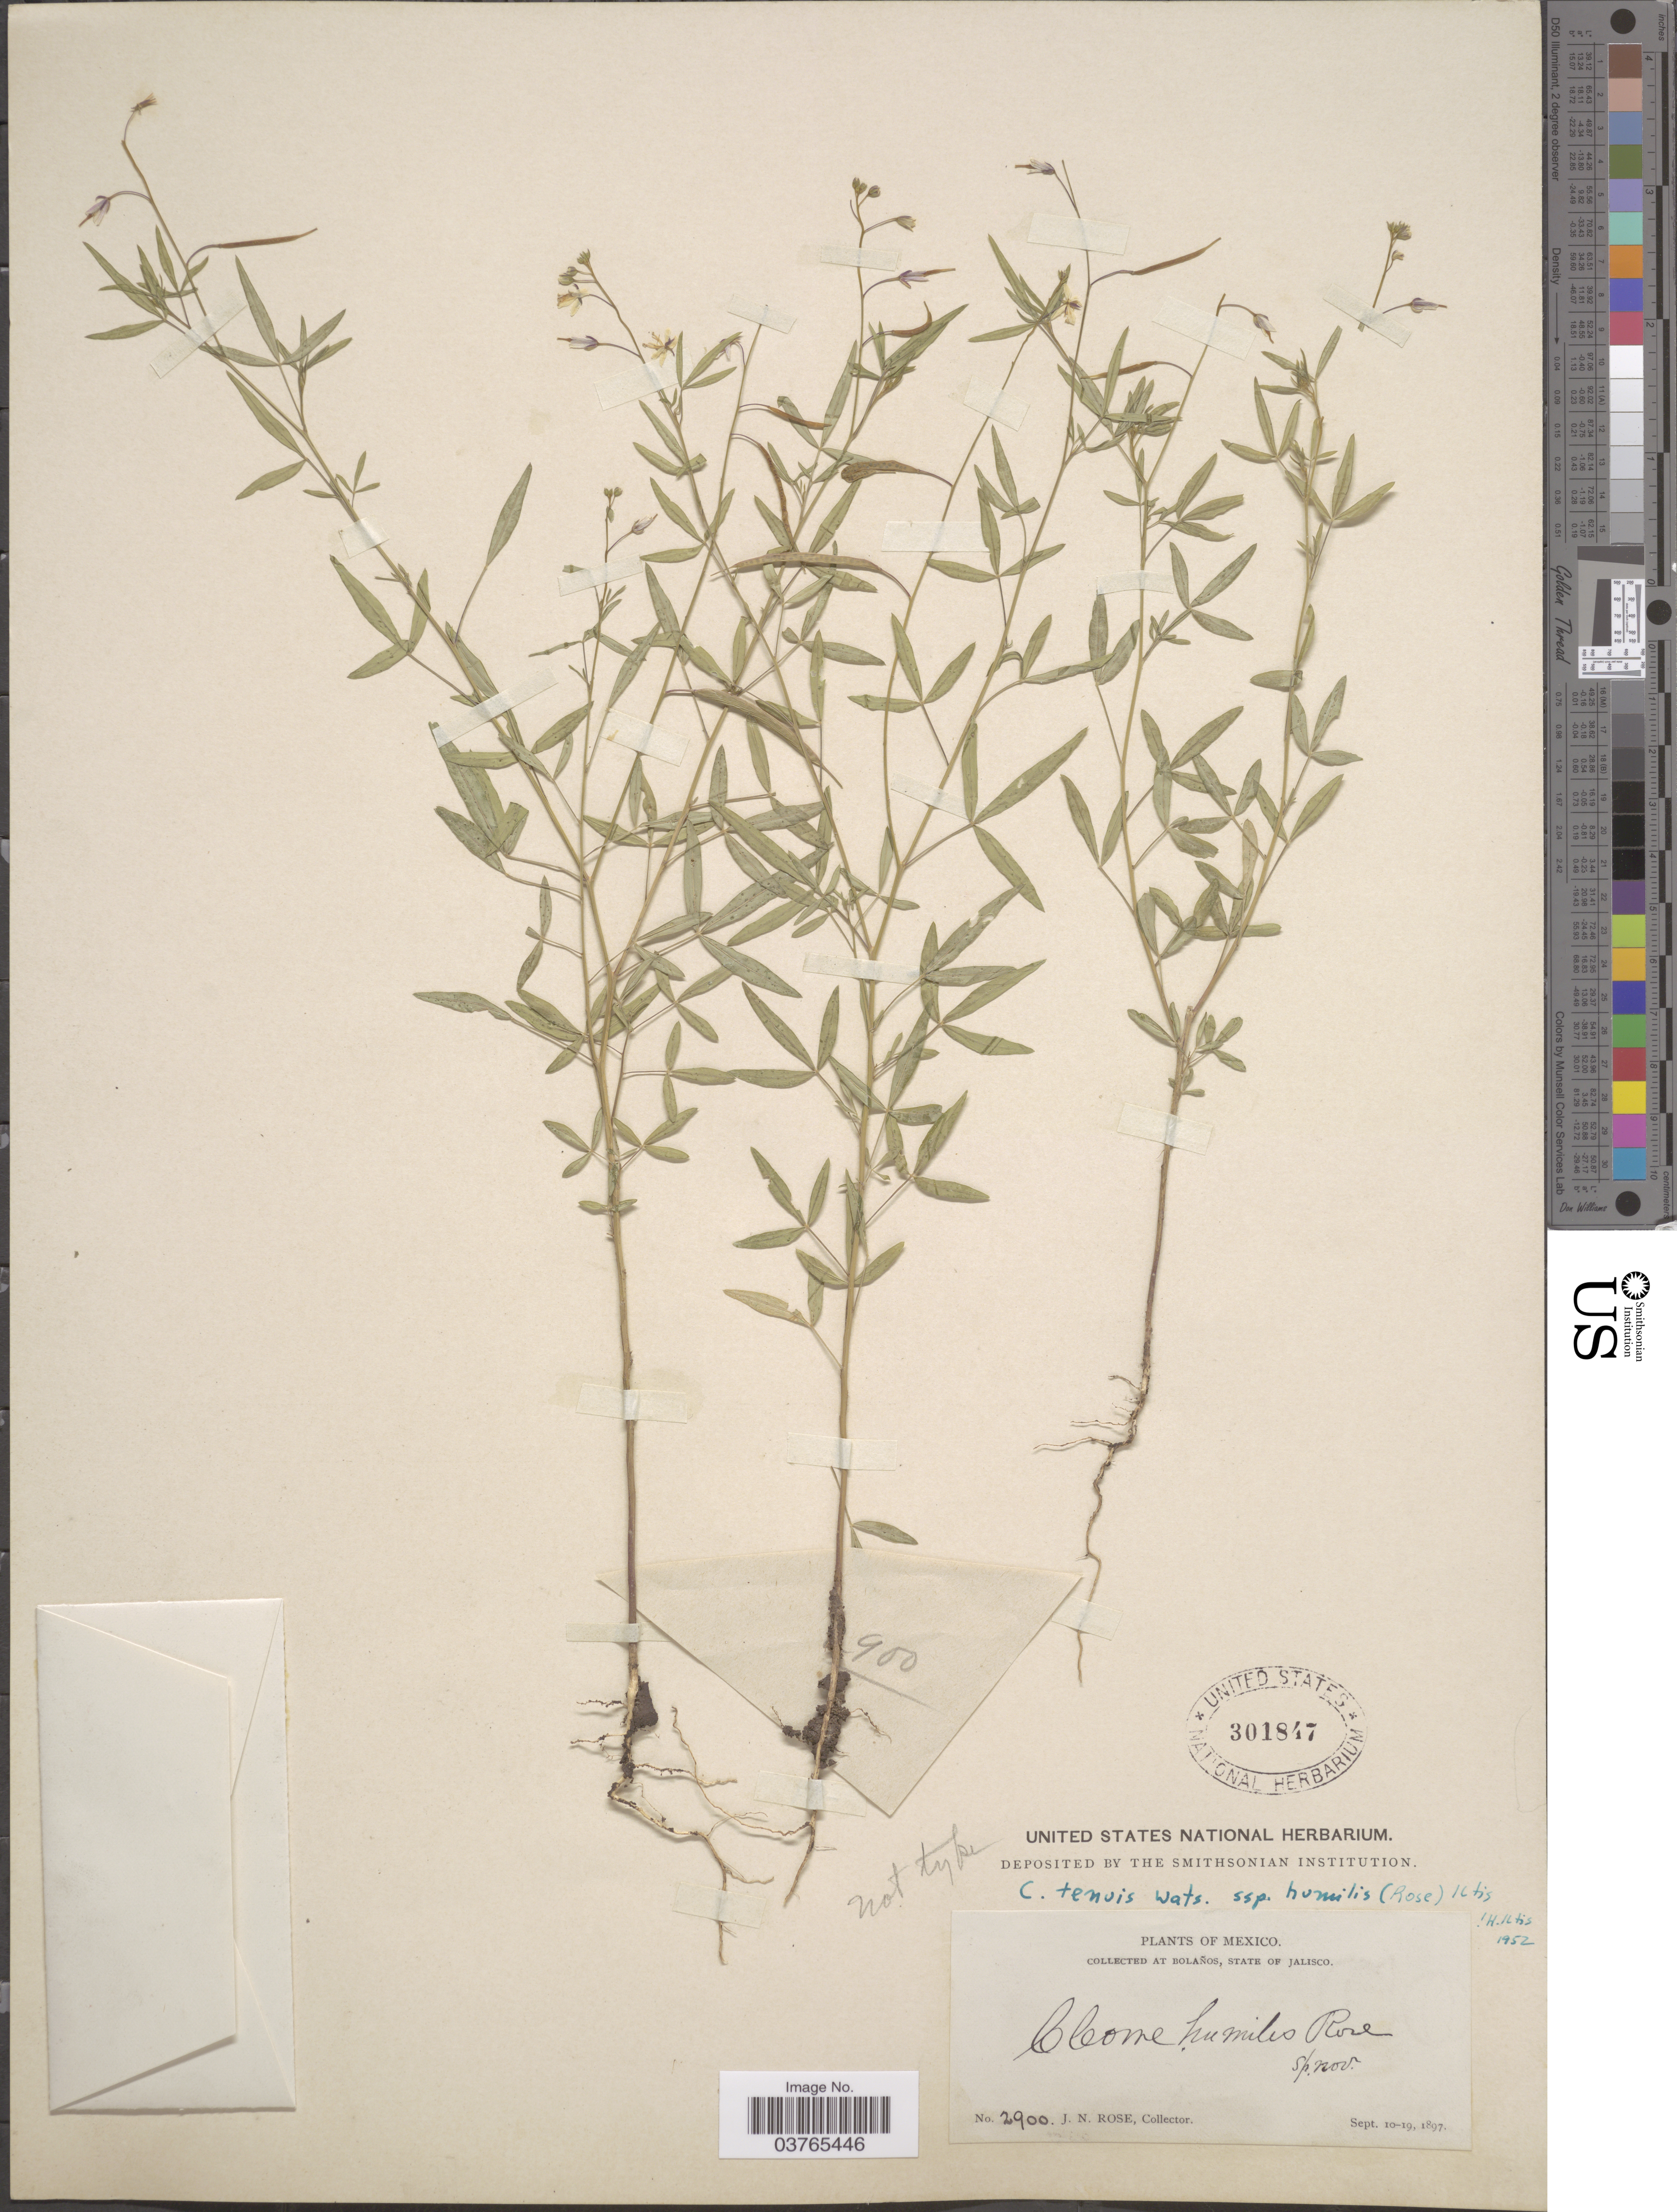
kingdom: Plantae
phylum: Tracheophyta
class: Magnoliopsida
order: Brassicales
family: Cleomaceae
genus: Iltisiella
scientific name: Iltisiella humilis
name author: (Rose) Soares Neto & Roalson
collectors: J. N. Rose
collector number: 2900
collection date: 1897-09-10/1897-09-19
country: Mexico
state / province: Jalisco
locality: Bolaños.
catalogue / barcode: US 301847